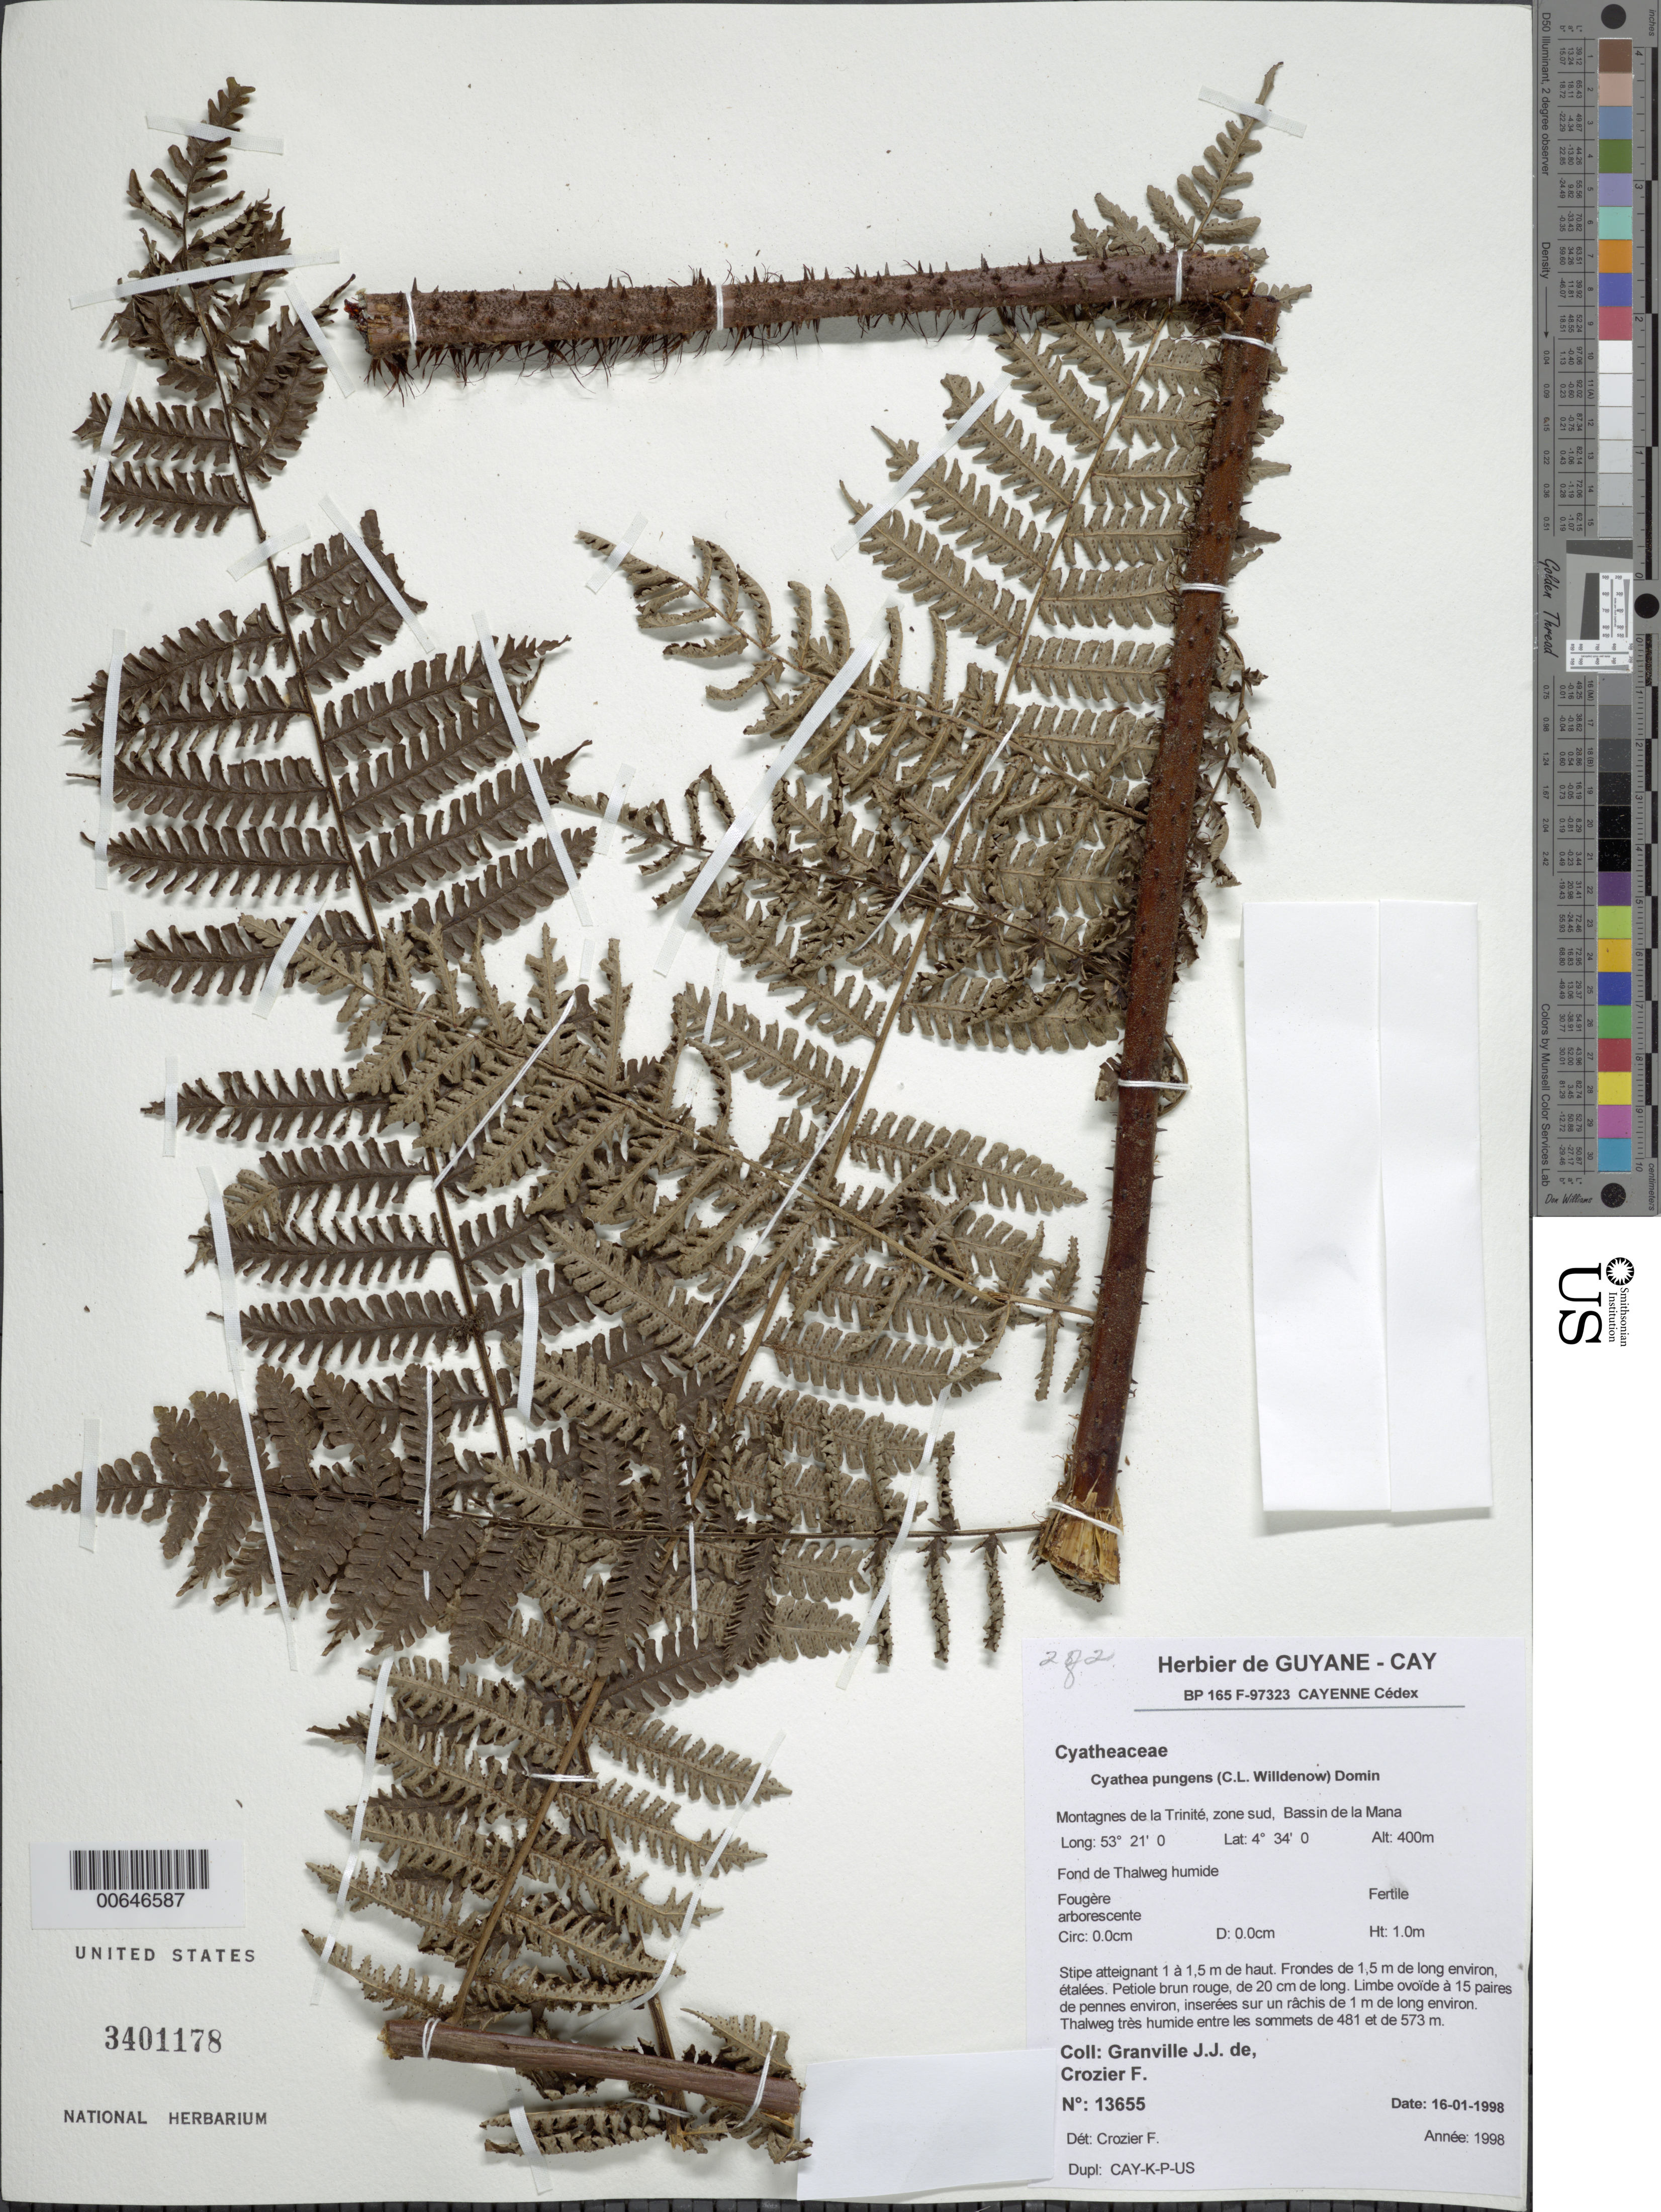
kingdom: Plantae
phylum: Tracheophyta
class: Polypodiopsida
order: Cyatheales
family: Cyatheaceae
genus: Cyathea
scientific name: Cyathea pungens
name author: (Willd.) Domin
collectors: J.-J. de Granville & F. Crozier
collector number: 13655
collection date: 1998-01-16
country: French Guiana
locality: Montagnes de la Trinite, zone sud, Bassin de la Mana, Fond de Thalweg humide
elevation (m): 400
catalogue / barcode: US 3401178